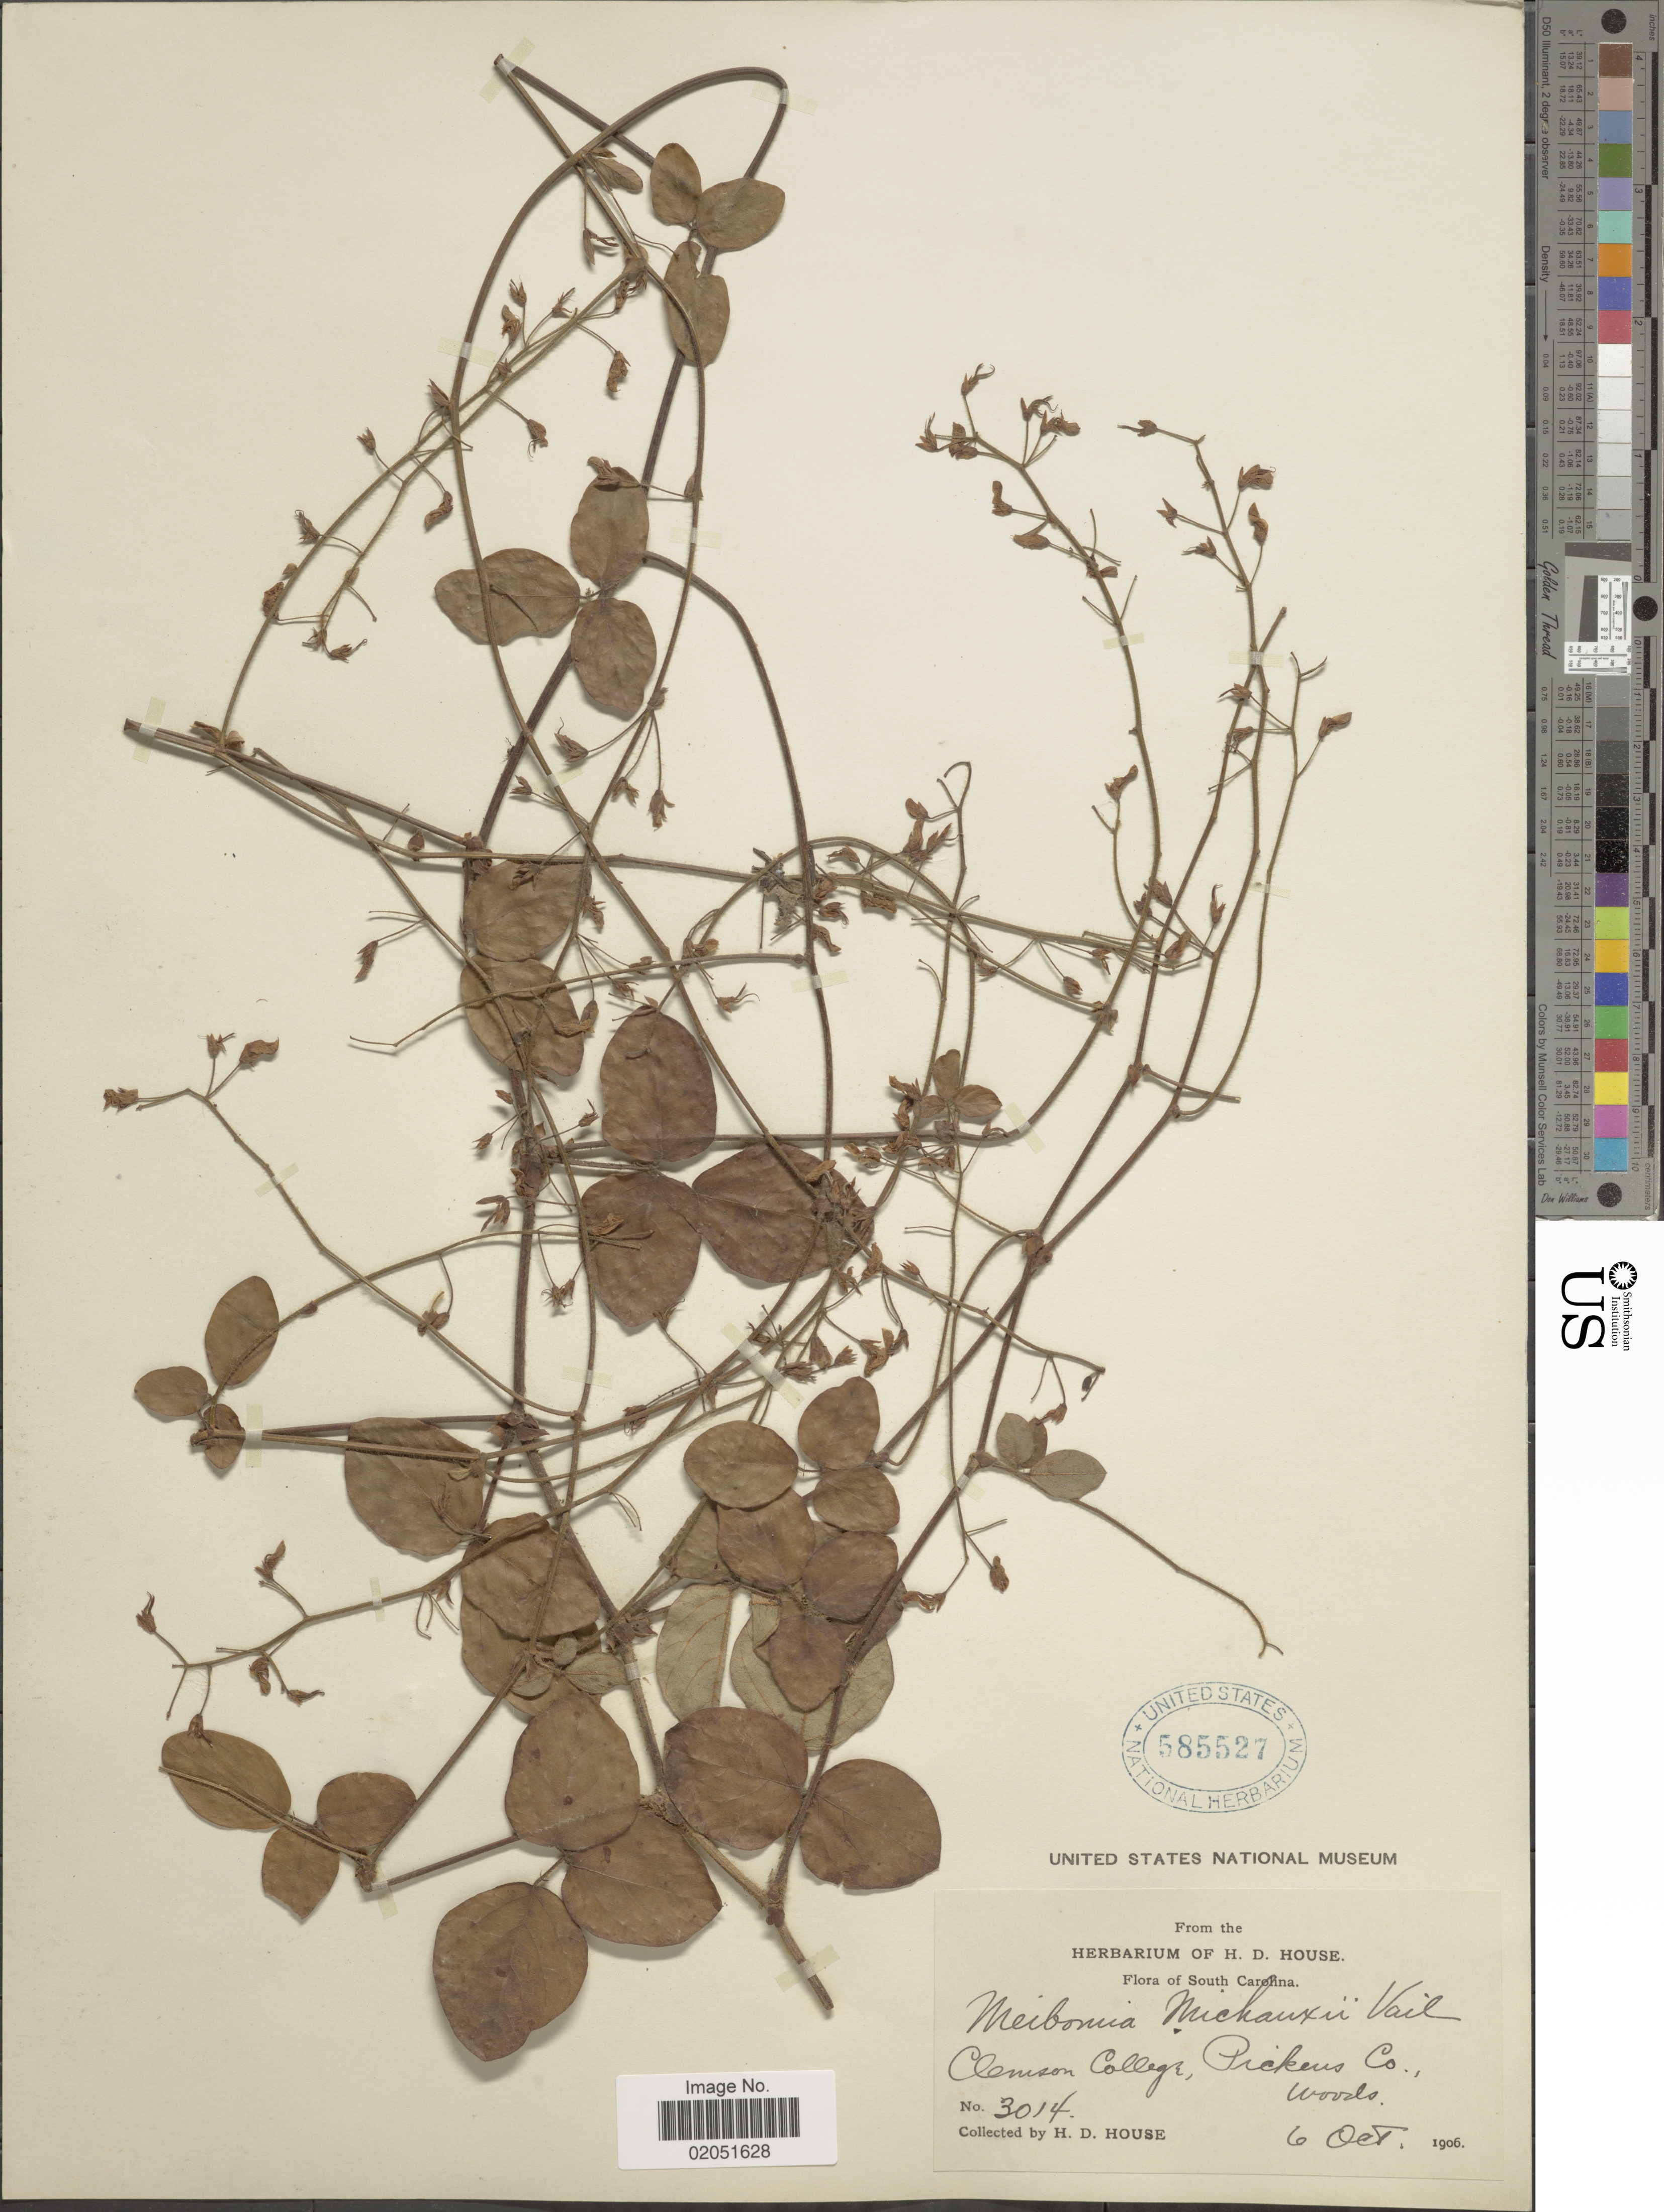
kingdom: Plantae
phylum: Tracheophyta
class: Magnoliopsida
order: Fabales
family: Fabaceae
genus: Desmodium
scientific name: Desmodium rotundifolium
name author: DC.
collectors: H. D. House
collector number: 3014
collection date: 1906-10-06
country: United States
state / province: South Carolina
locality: South Carolina, Clemson Collega, Pickens Co.,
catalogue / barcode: US 585527